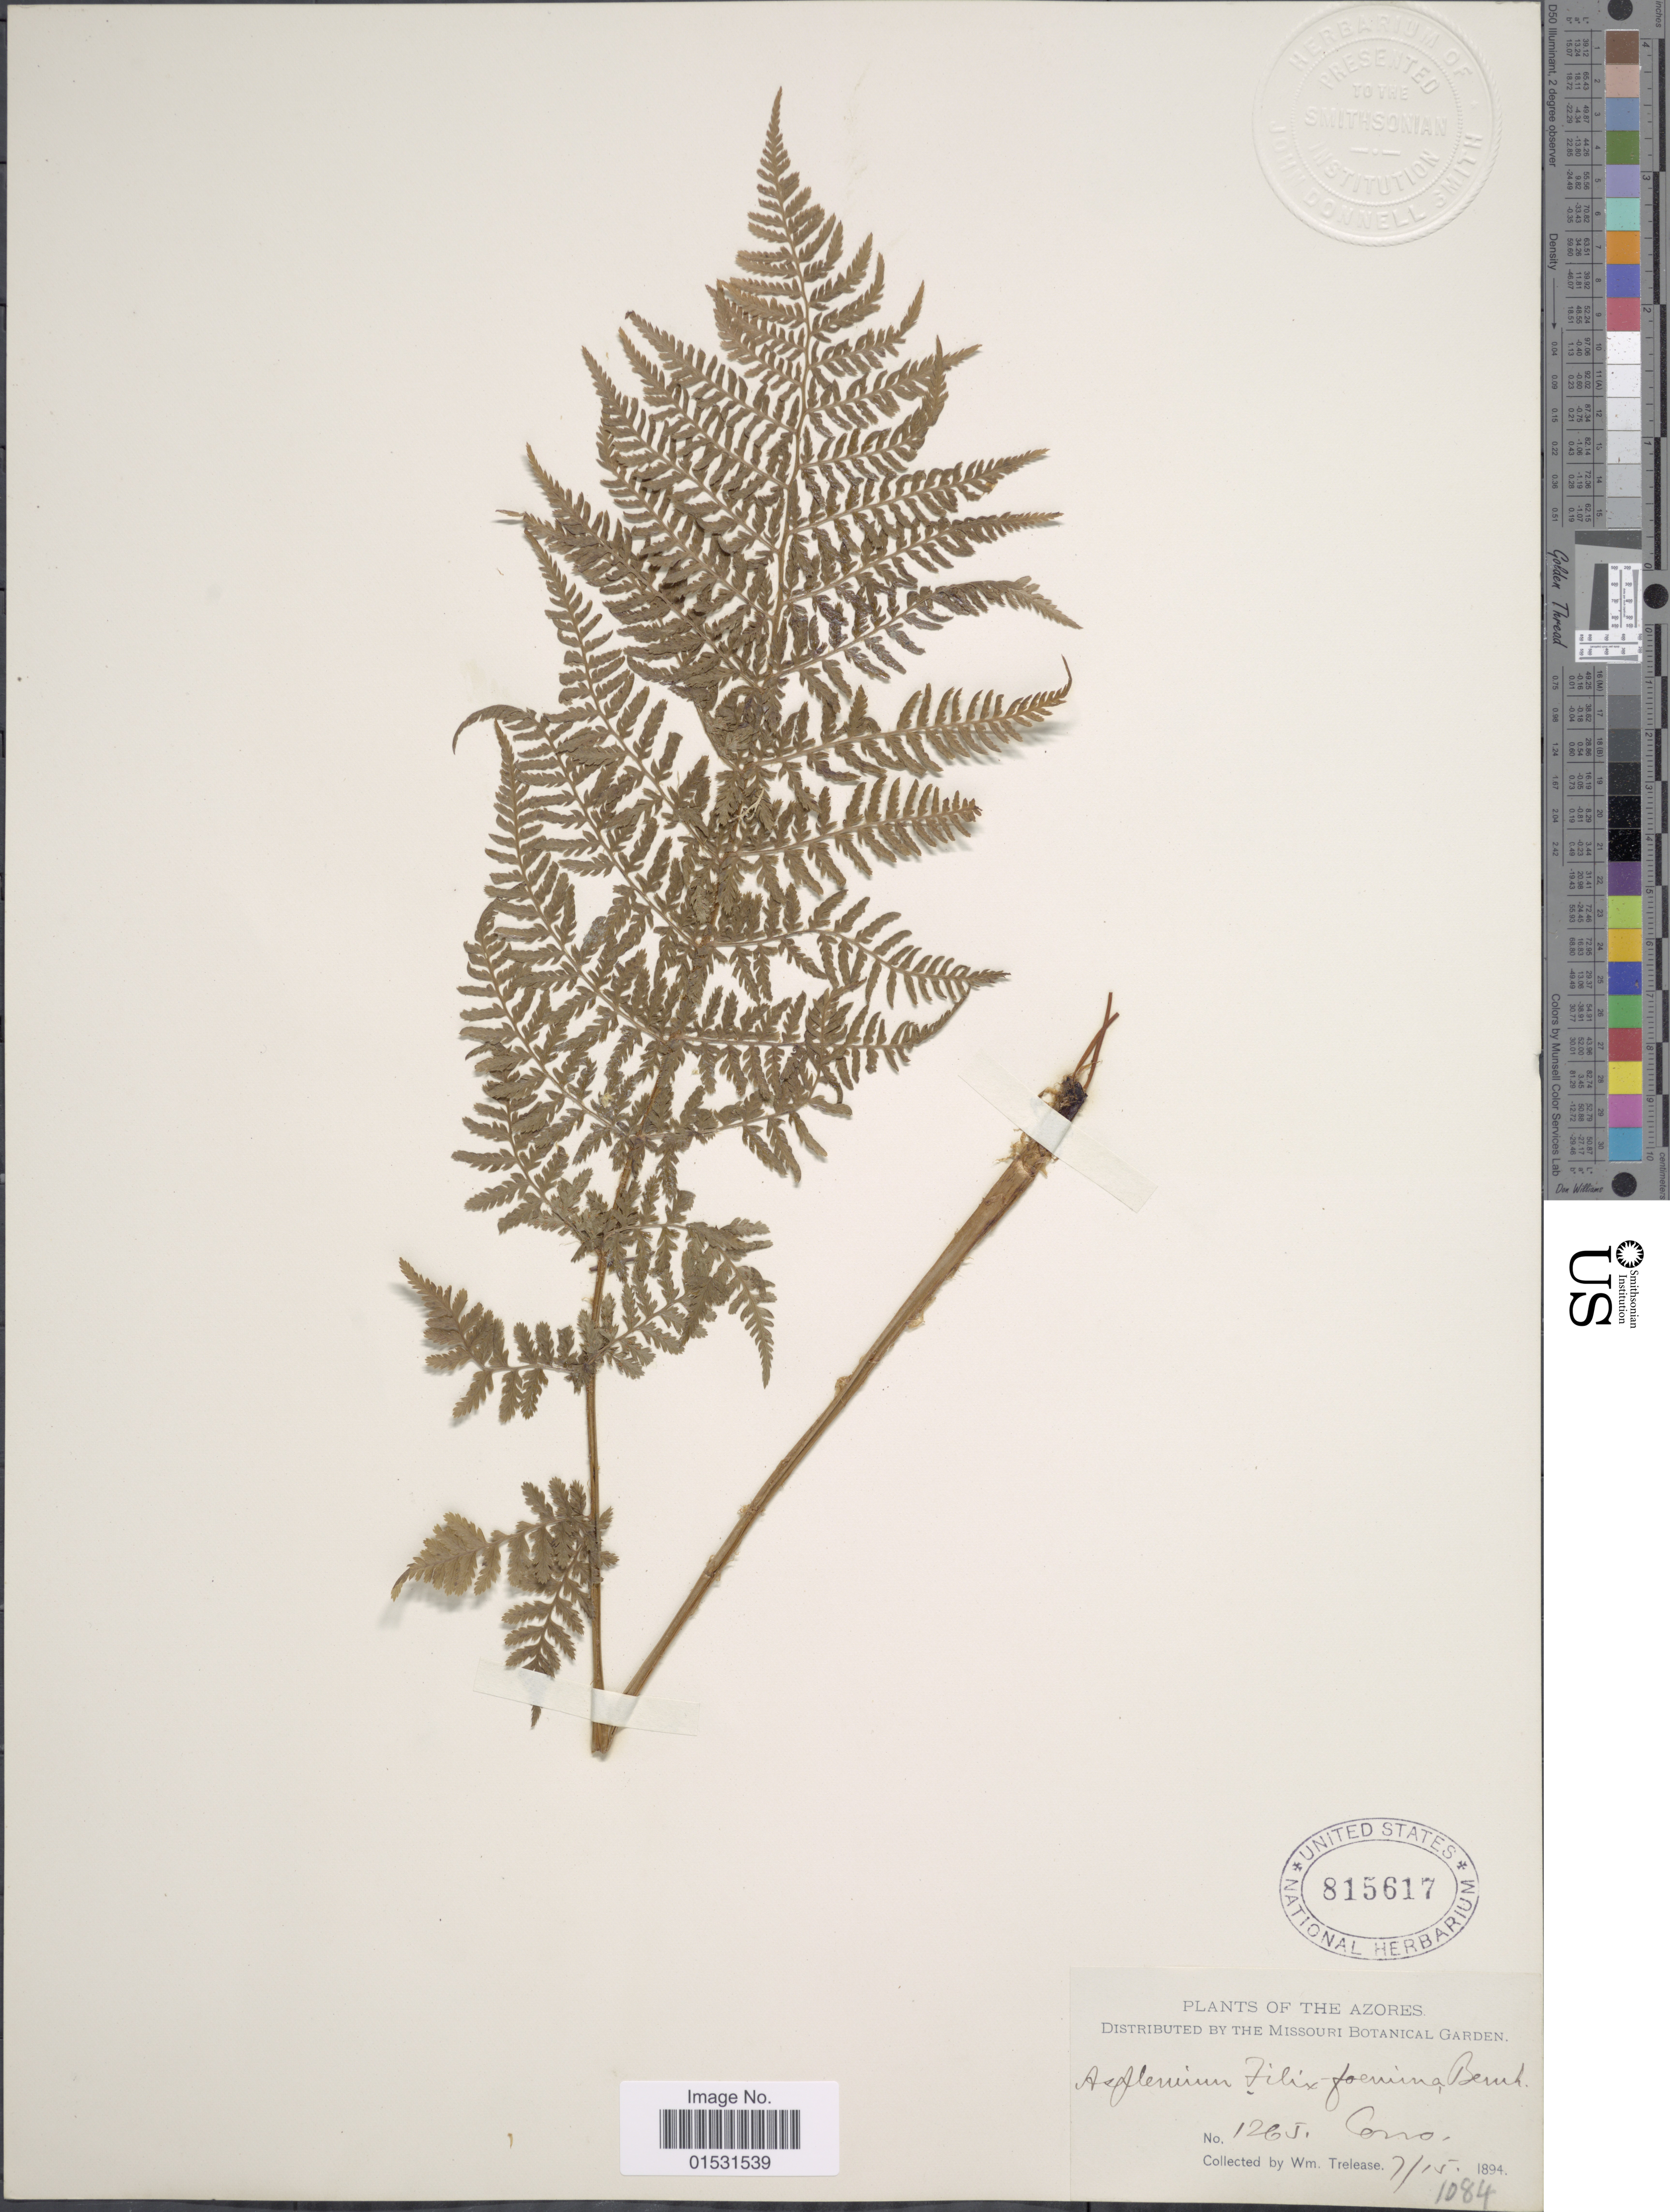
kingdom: Plantae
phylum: Tracheophyta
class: Polypodiopsida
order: Polypodiales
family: Athyriaceae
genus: Athyrium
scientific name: Athyrium filix-femina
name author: (L.) Roth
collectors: W. Trelease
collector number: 1265*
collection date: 1894-07-15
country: Portugal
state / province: Azores (Aut. Reg.)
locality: Cerro. [interpreted]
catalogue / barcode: US 815617